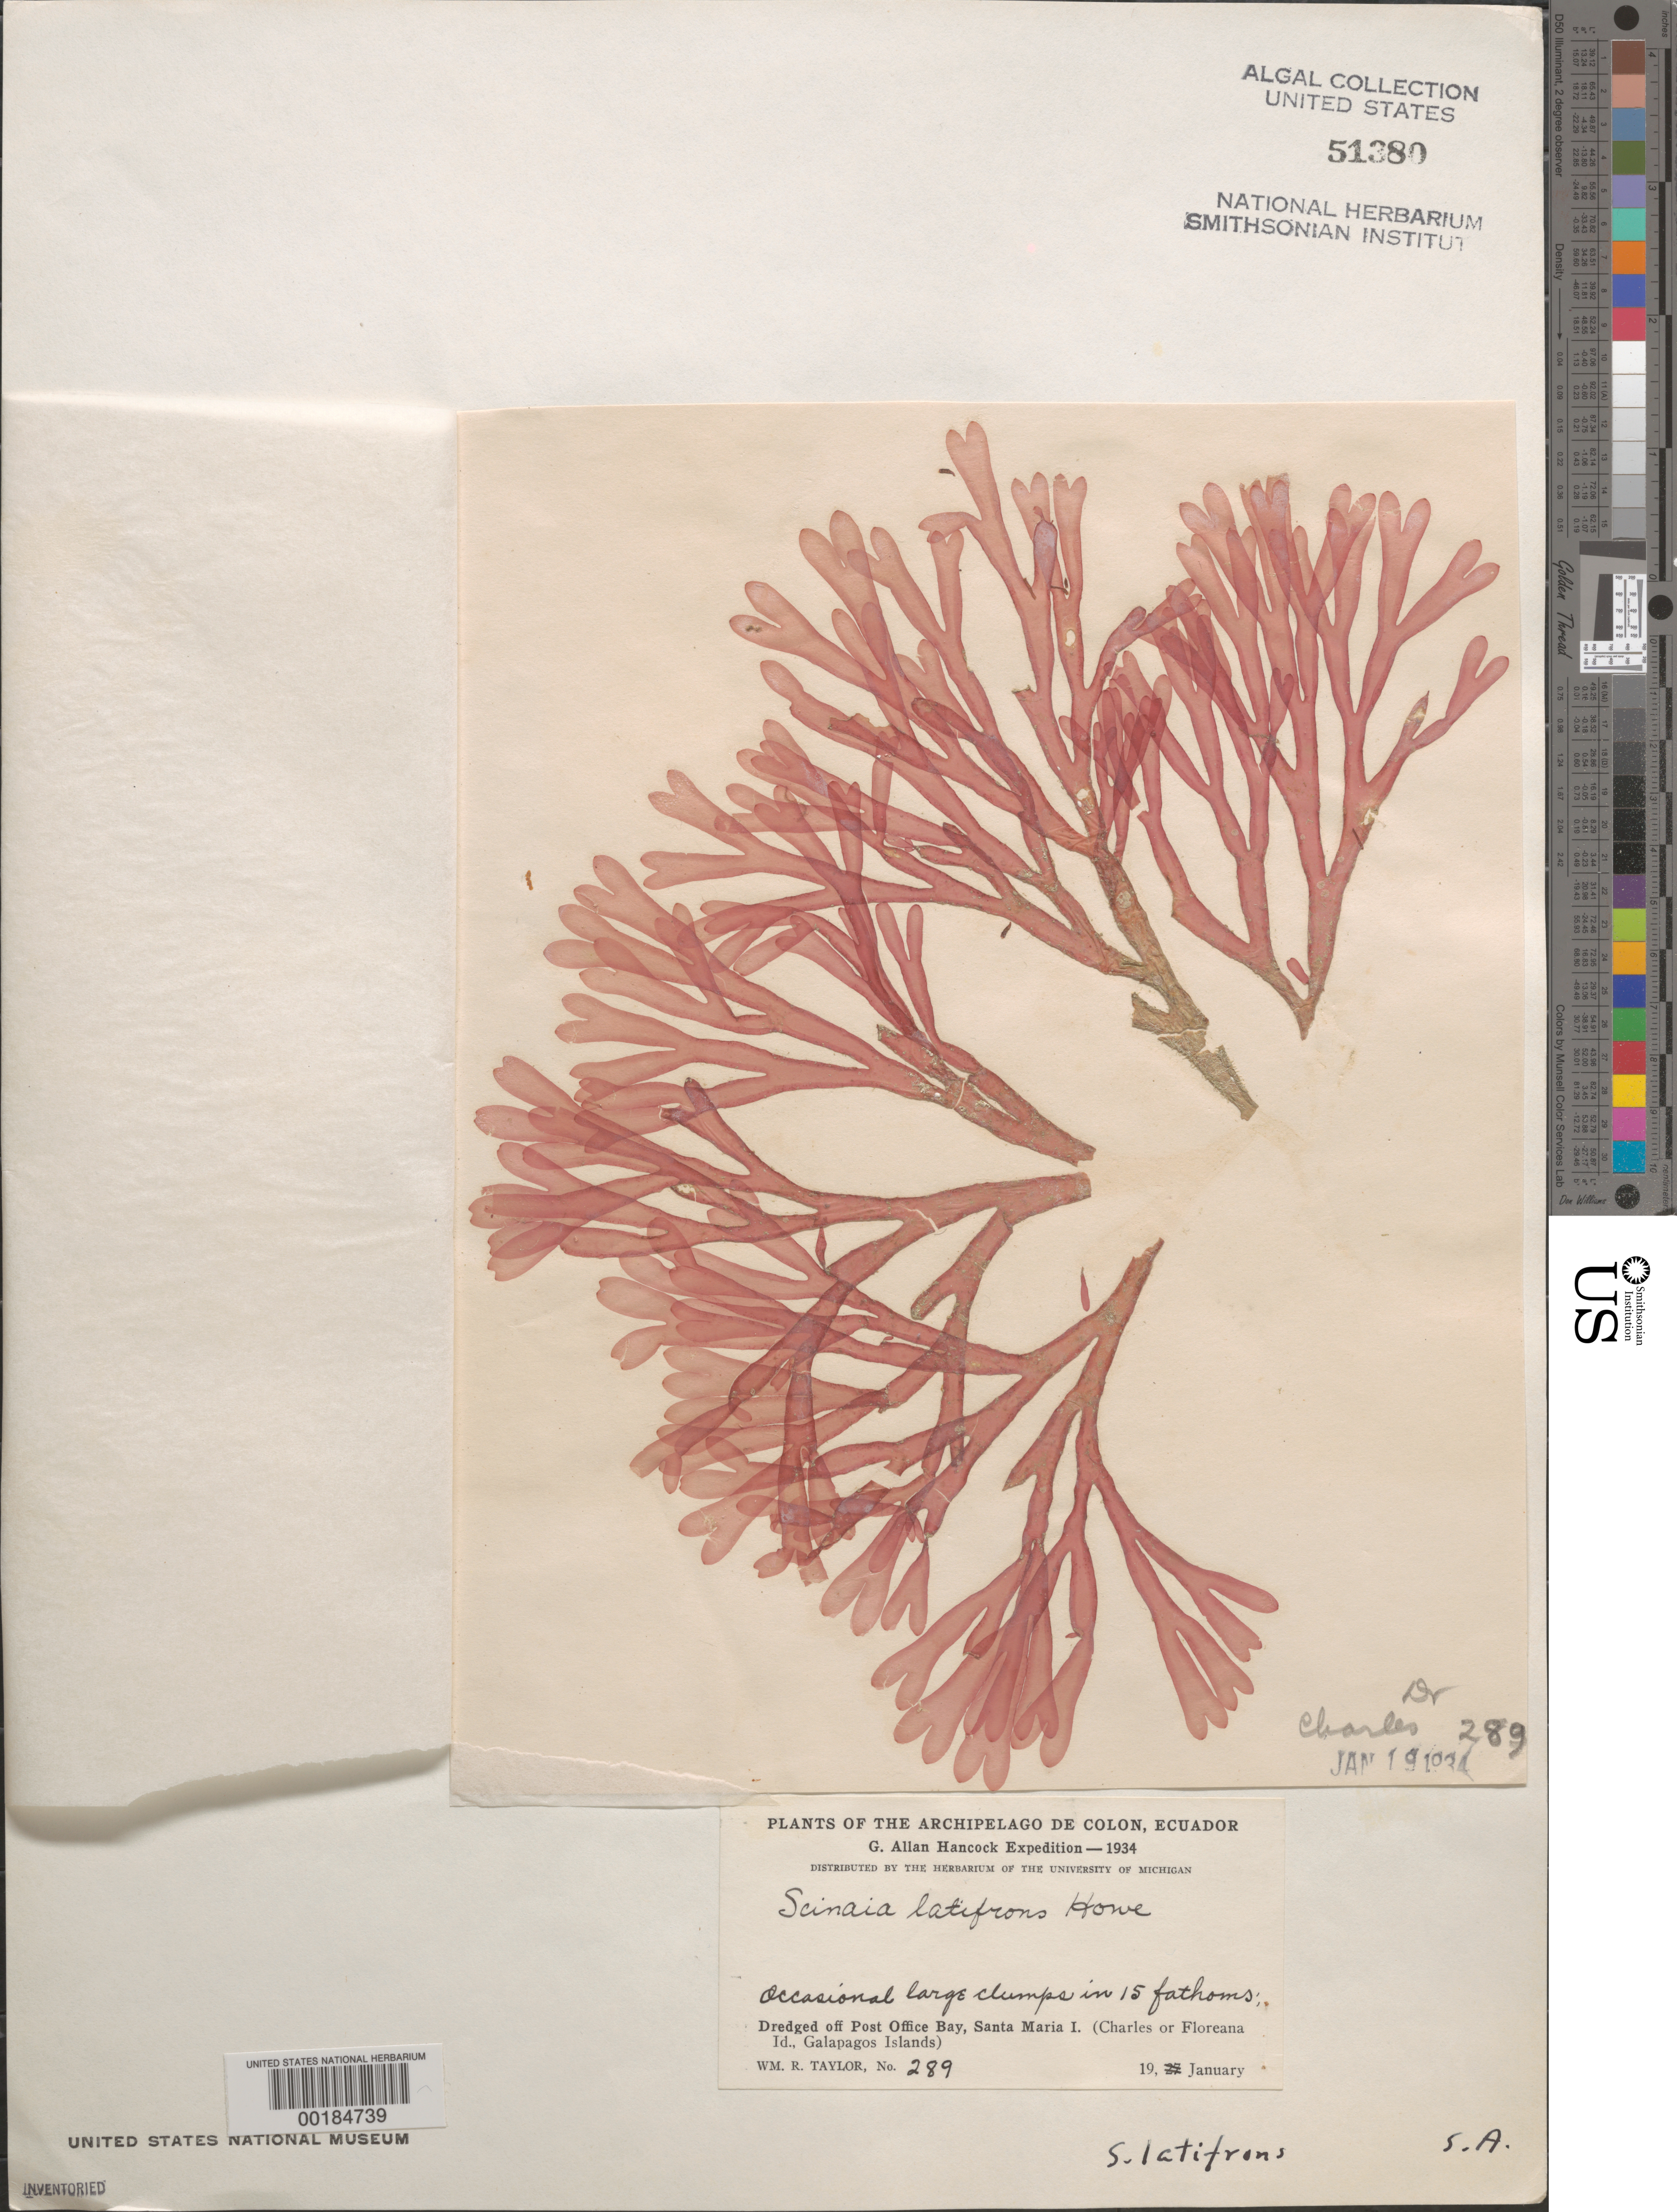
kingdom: Plantae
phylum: Rhodophyta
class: Florideophyceae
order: Nemaliales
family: Scinaiaceae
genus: Scinaia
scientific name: Scinaia latifrons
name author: M. Howe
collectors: W. R. Taylor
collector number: WRT 34-289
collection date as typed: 19 Jan 1934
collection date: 1934-01-19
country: Ecuador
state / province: Colón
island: Floreana [Charles, Santa Maria]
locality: Off Post Office Bay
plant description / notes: G. Allan Hancock Expedition, 1934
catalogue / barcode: US 51380